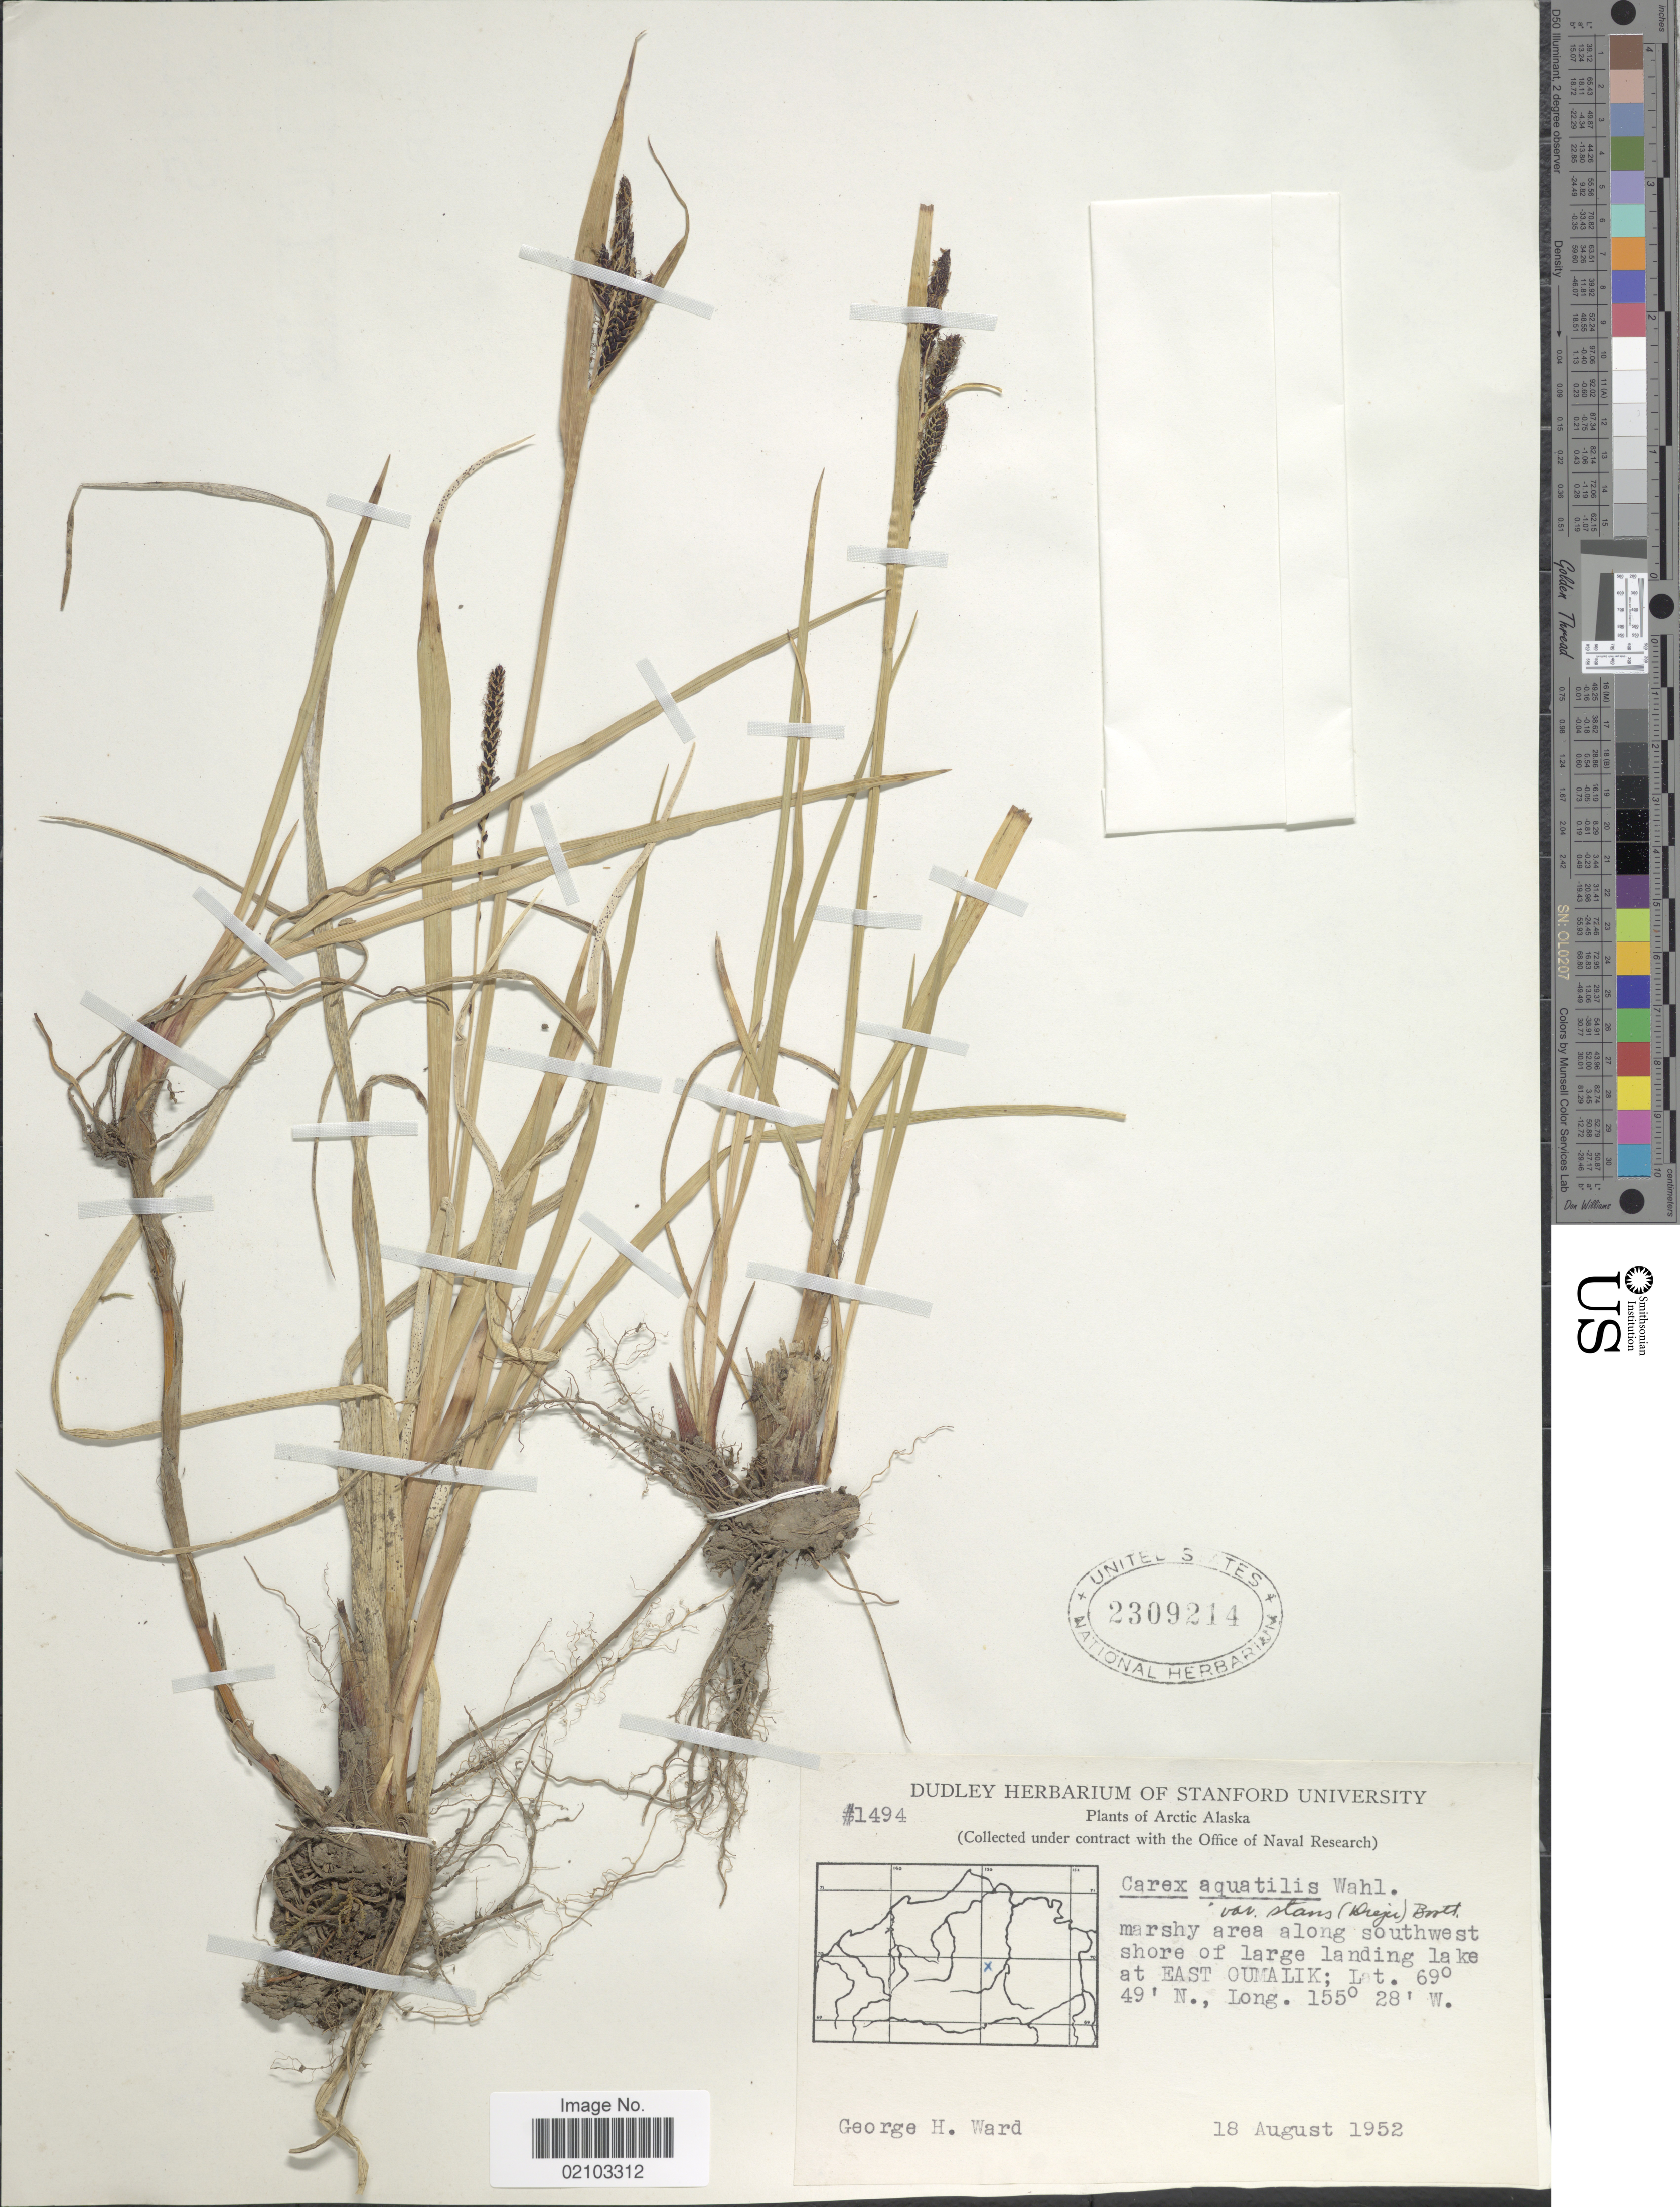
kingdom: Plantae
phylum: Tracheophyta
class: Liliopsida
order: Poales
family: Cyperaceae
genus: Carex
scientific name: Carex aquatilis var. minor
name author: Boott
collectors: G. H. Ward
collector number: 1494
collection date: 1952-08-18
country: United States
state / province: Alaska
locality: Arctic Alaska. Marshy area along southwest shore of large landing lake at East Oumalik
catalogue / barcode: US 2309214